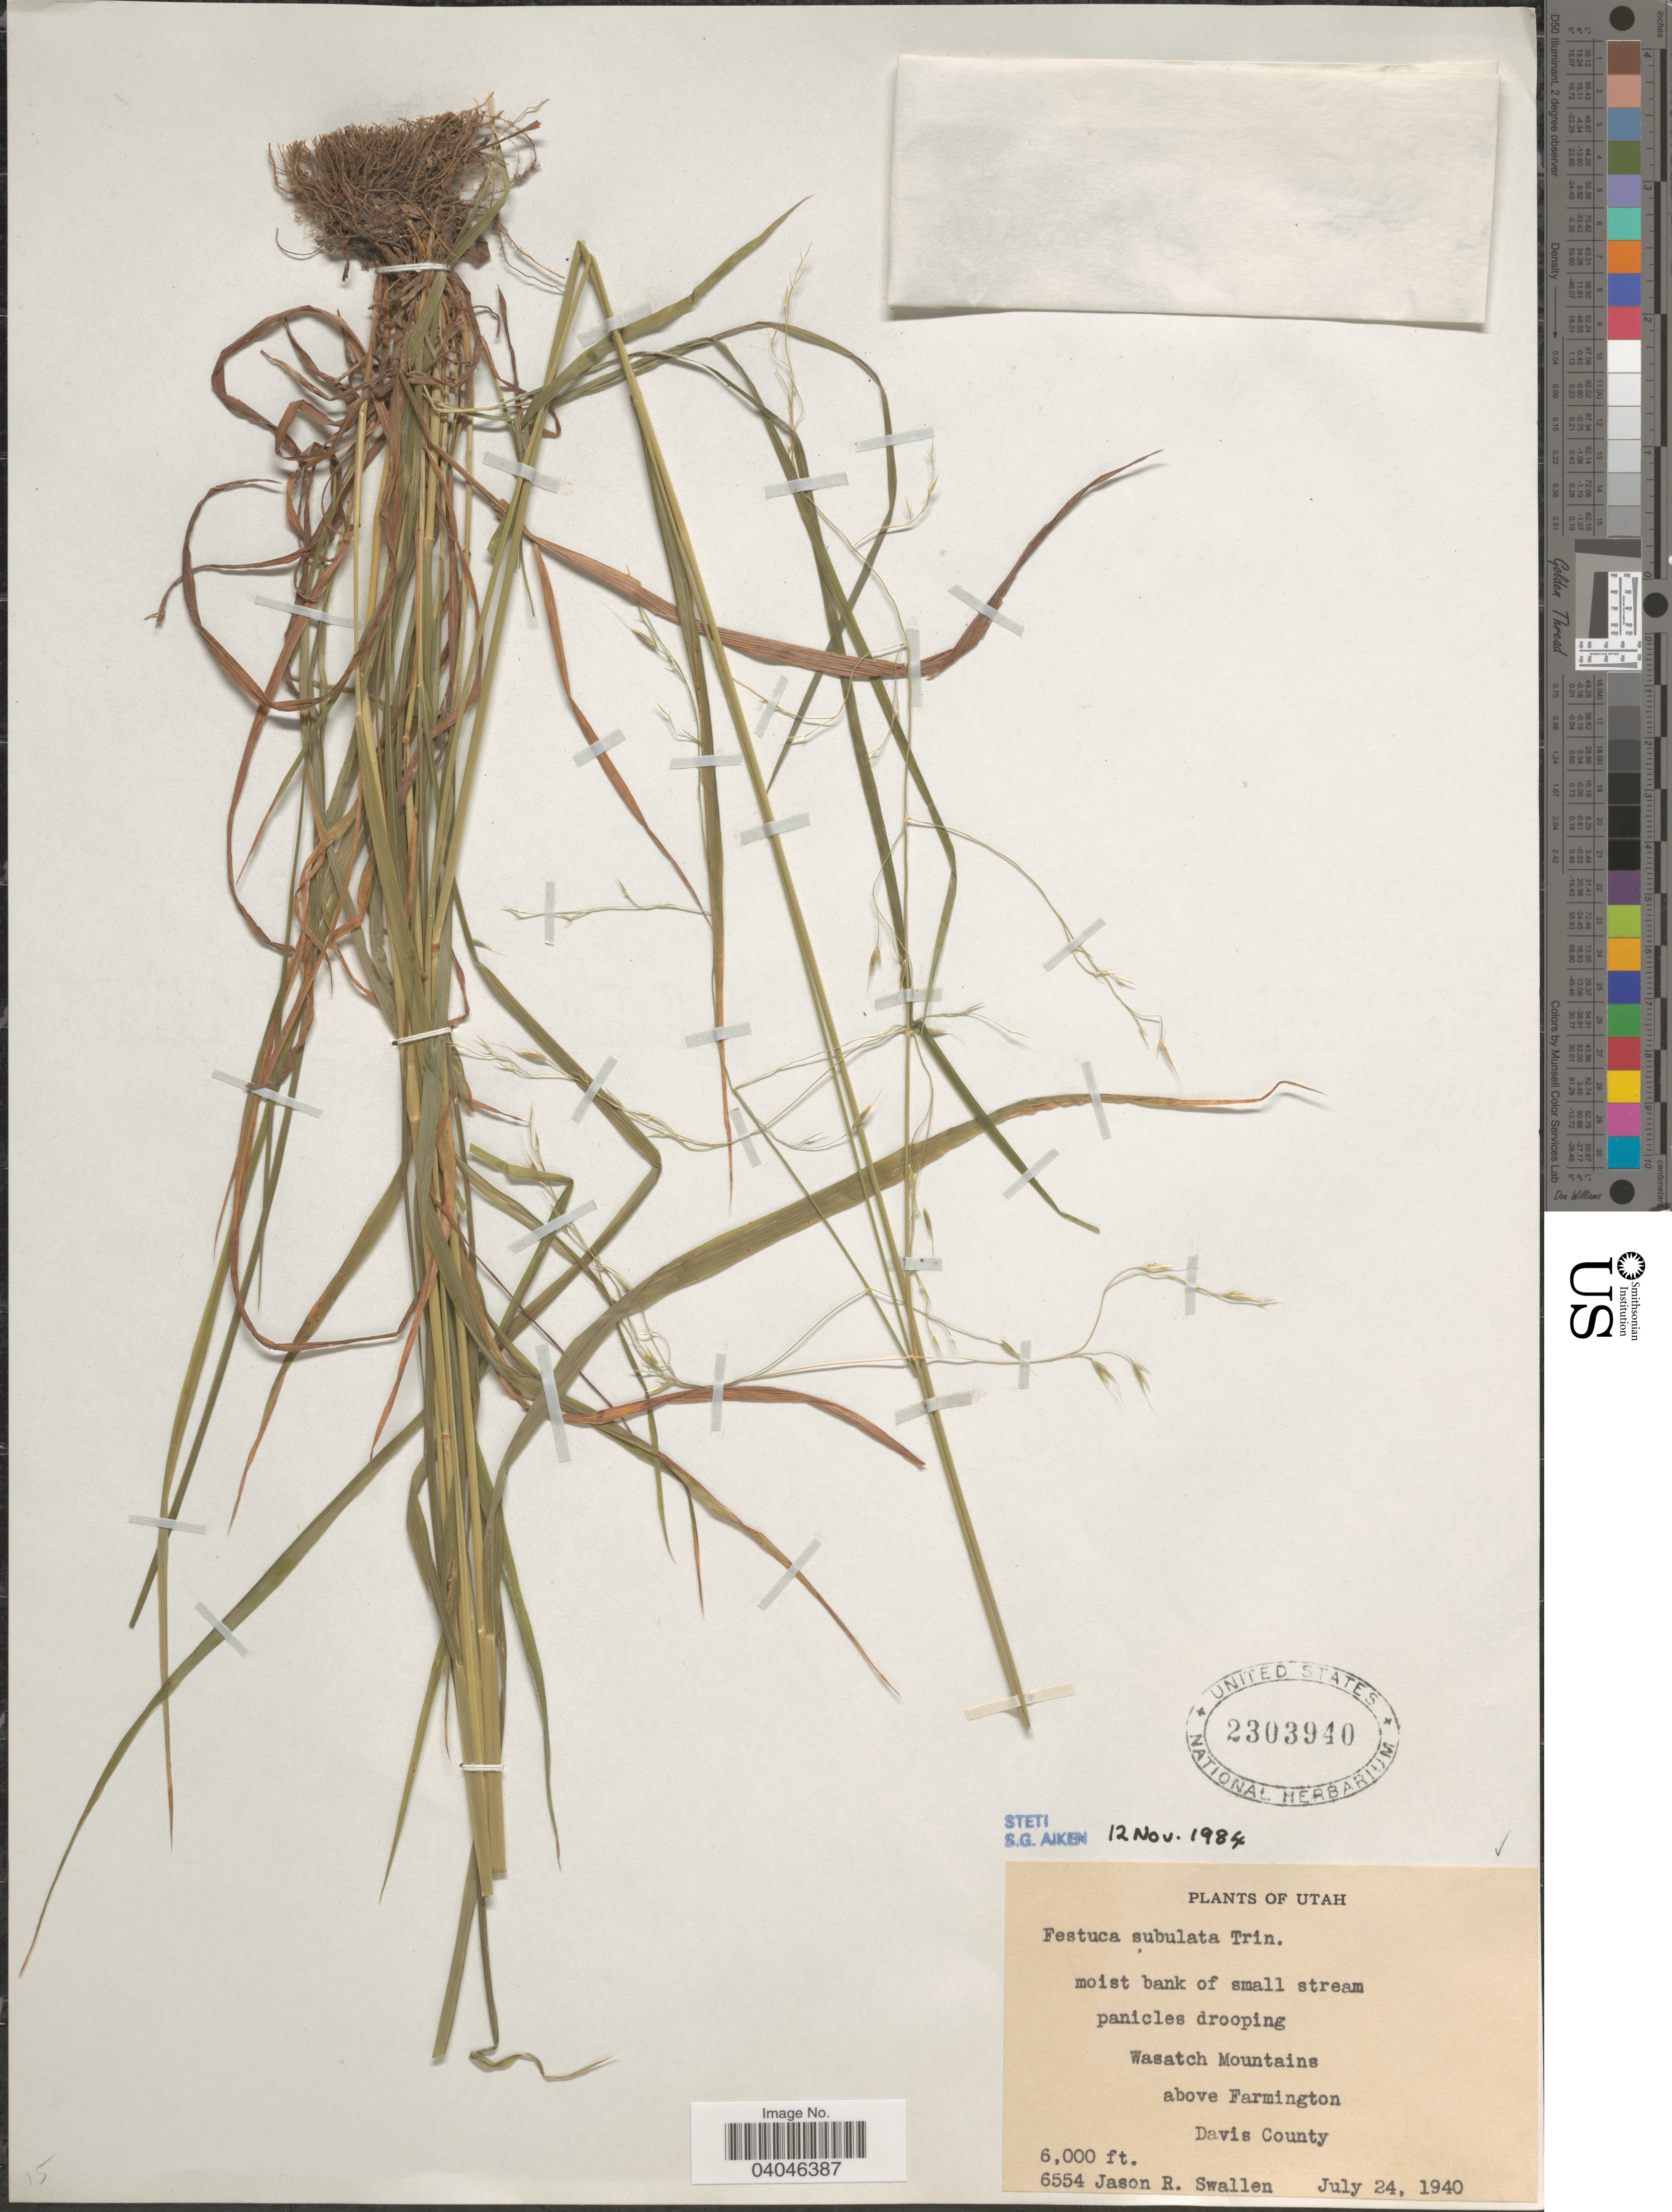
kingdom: Plantae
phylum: Tracheophyta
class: Liliopsida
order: Poales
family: Poaceae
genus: Festuca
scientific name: Festuca subulata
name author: Trin.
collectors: J. R. Swallen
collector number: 6554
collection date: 1940-07-24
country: United States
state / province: Utah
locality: Wasatch Mountains above Farmington. Davis County.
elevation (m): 1829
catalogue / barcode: US 2303940